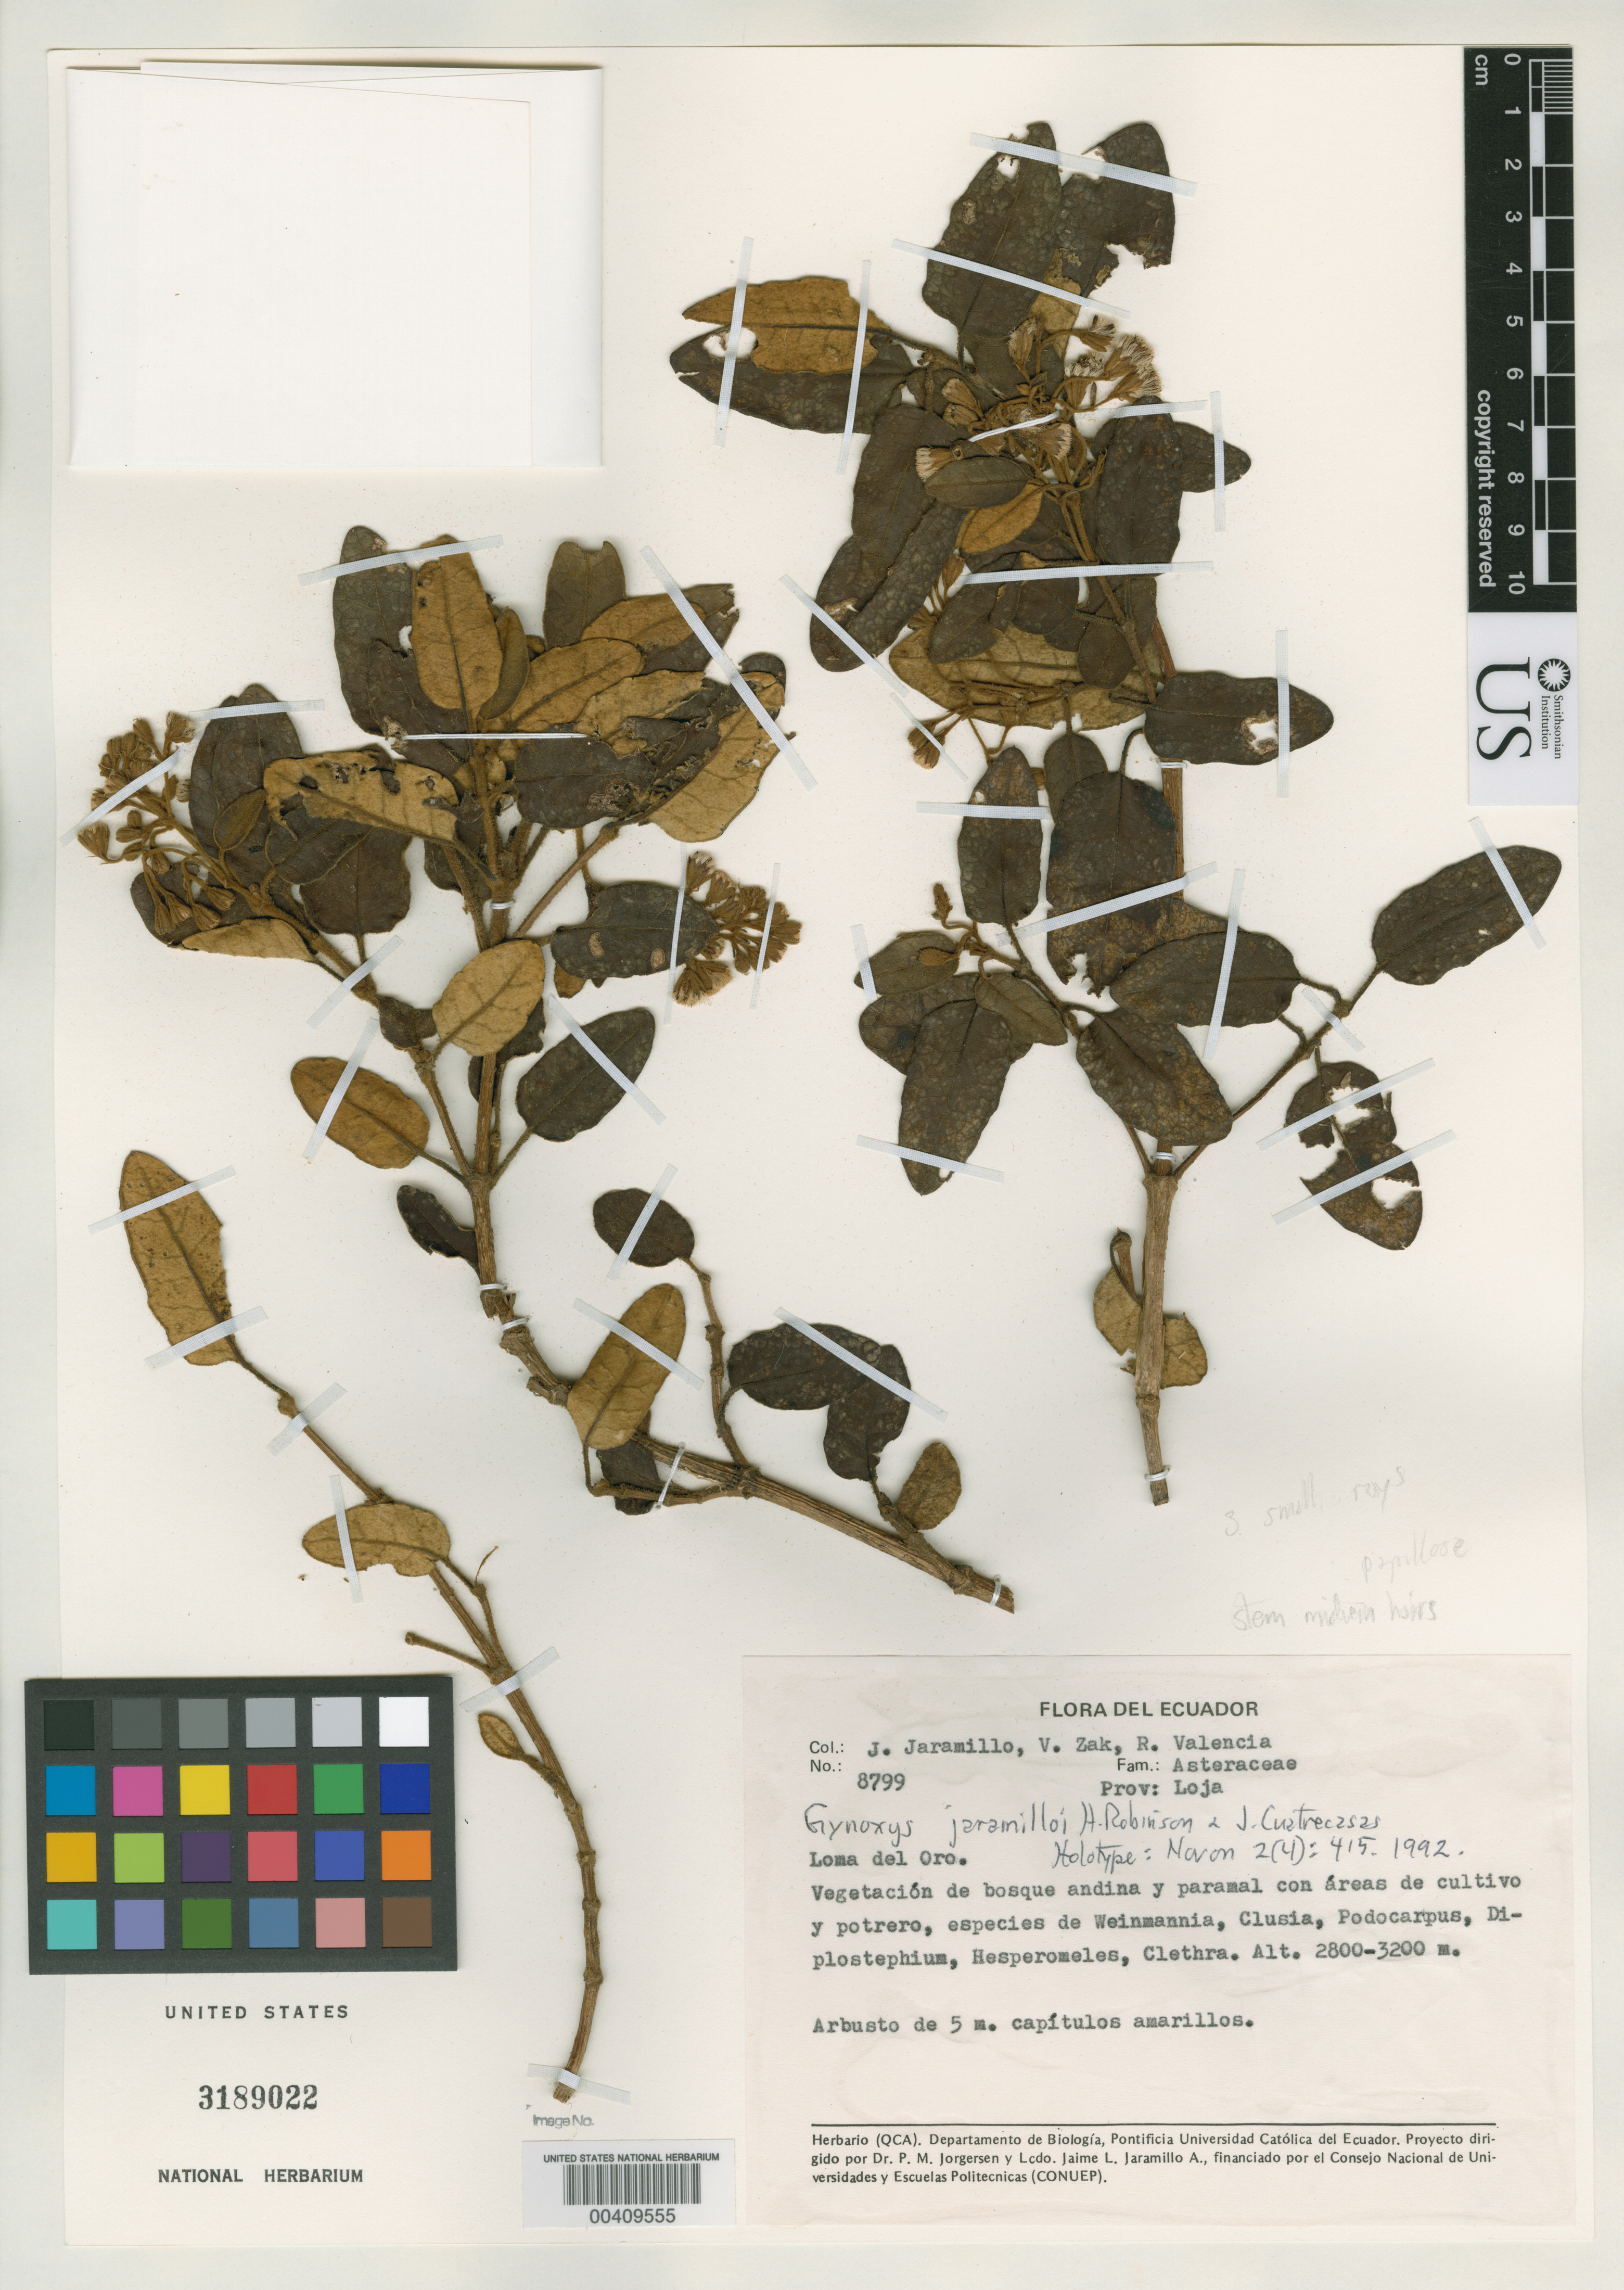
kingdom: Plantae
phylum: Tracheophyta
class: Magnoliopsida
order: Asterales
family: Asteraceae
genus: Gynoxys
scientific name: Gynoxys jaramilloi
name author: H. Rob. & Cuatrec.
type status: Holotype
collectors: J. L. Jaramillo, V. Zak & R. Valencia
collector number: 8799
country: Ecuador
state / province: Loja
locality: Loma del Oro.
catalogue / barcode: US 3189022